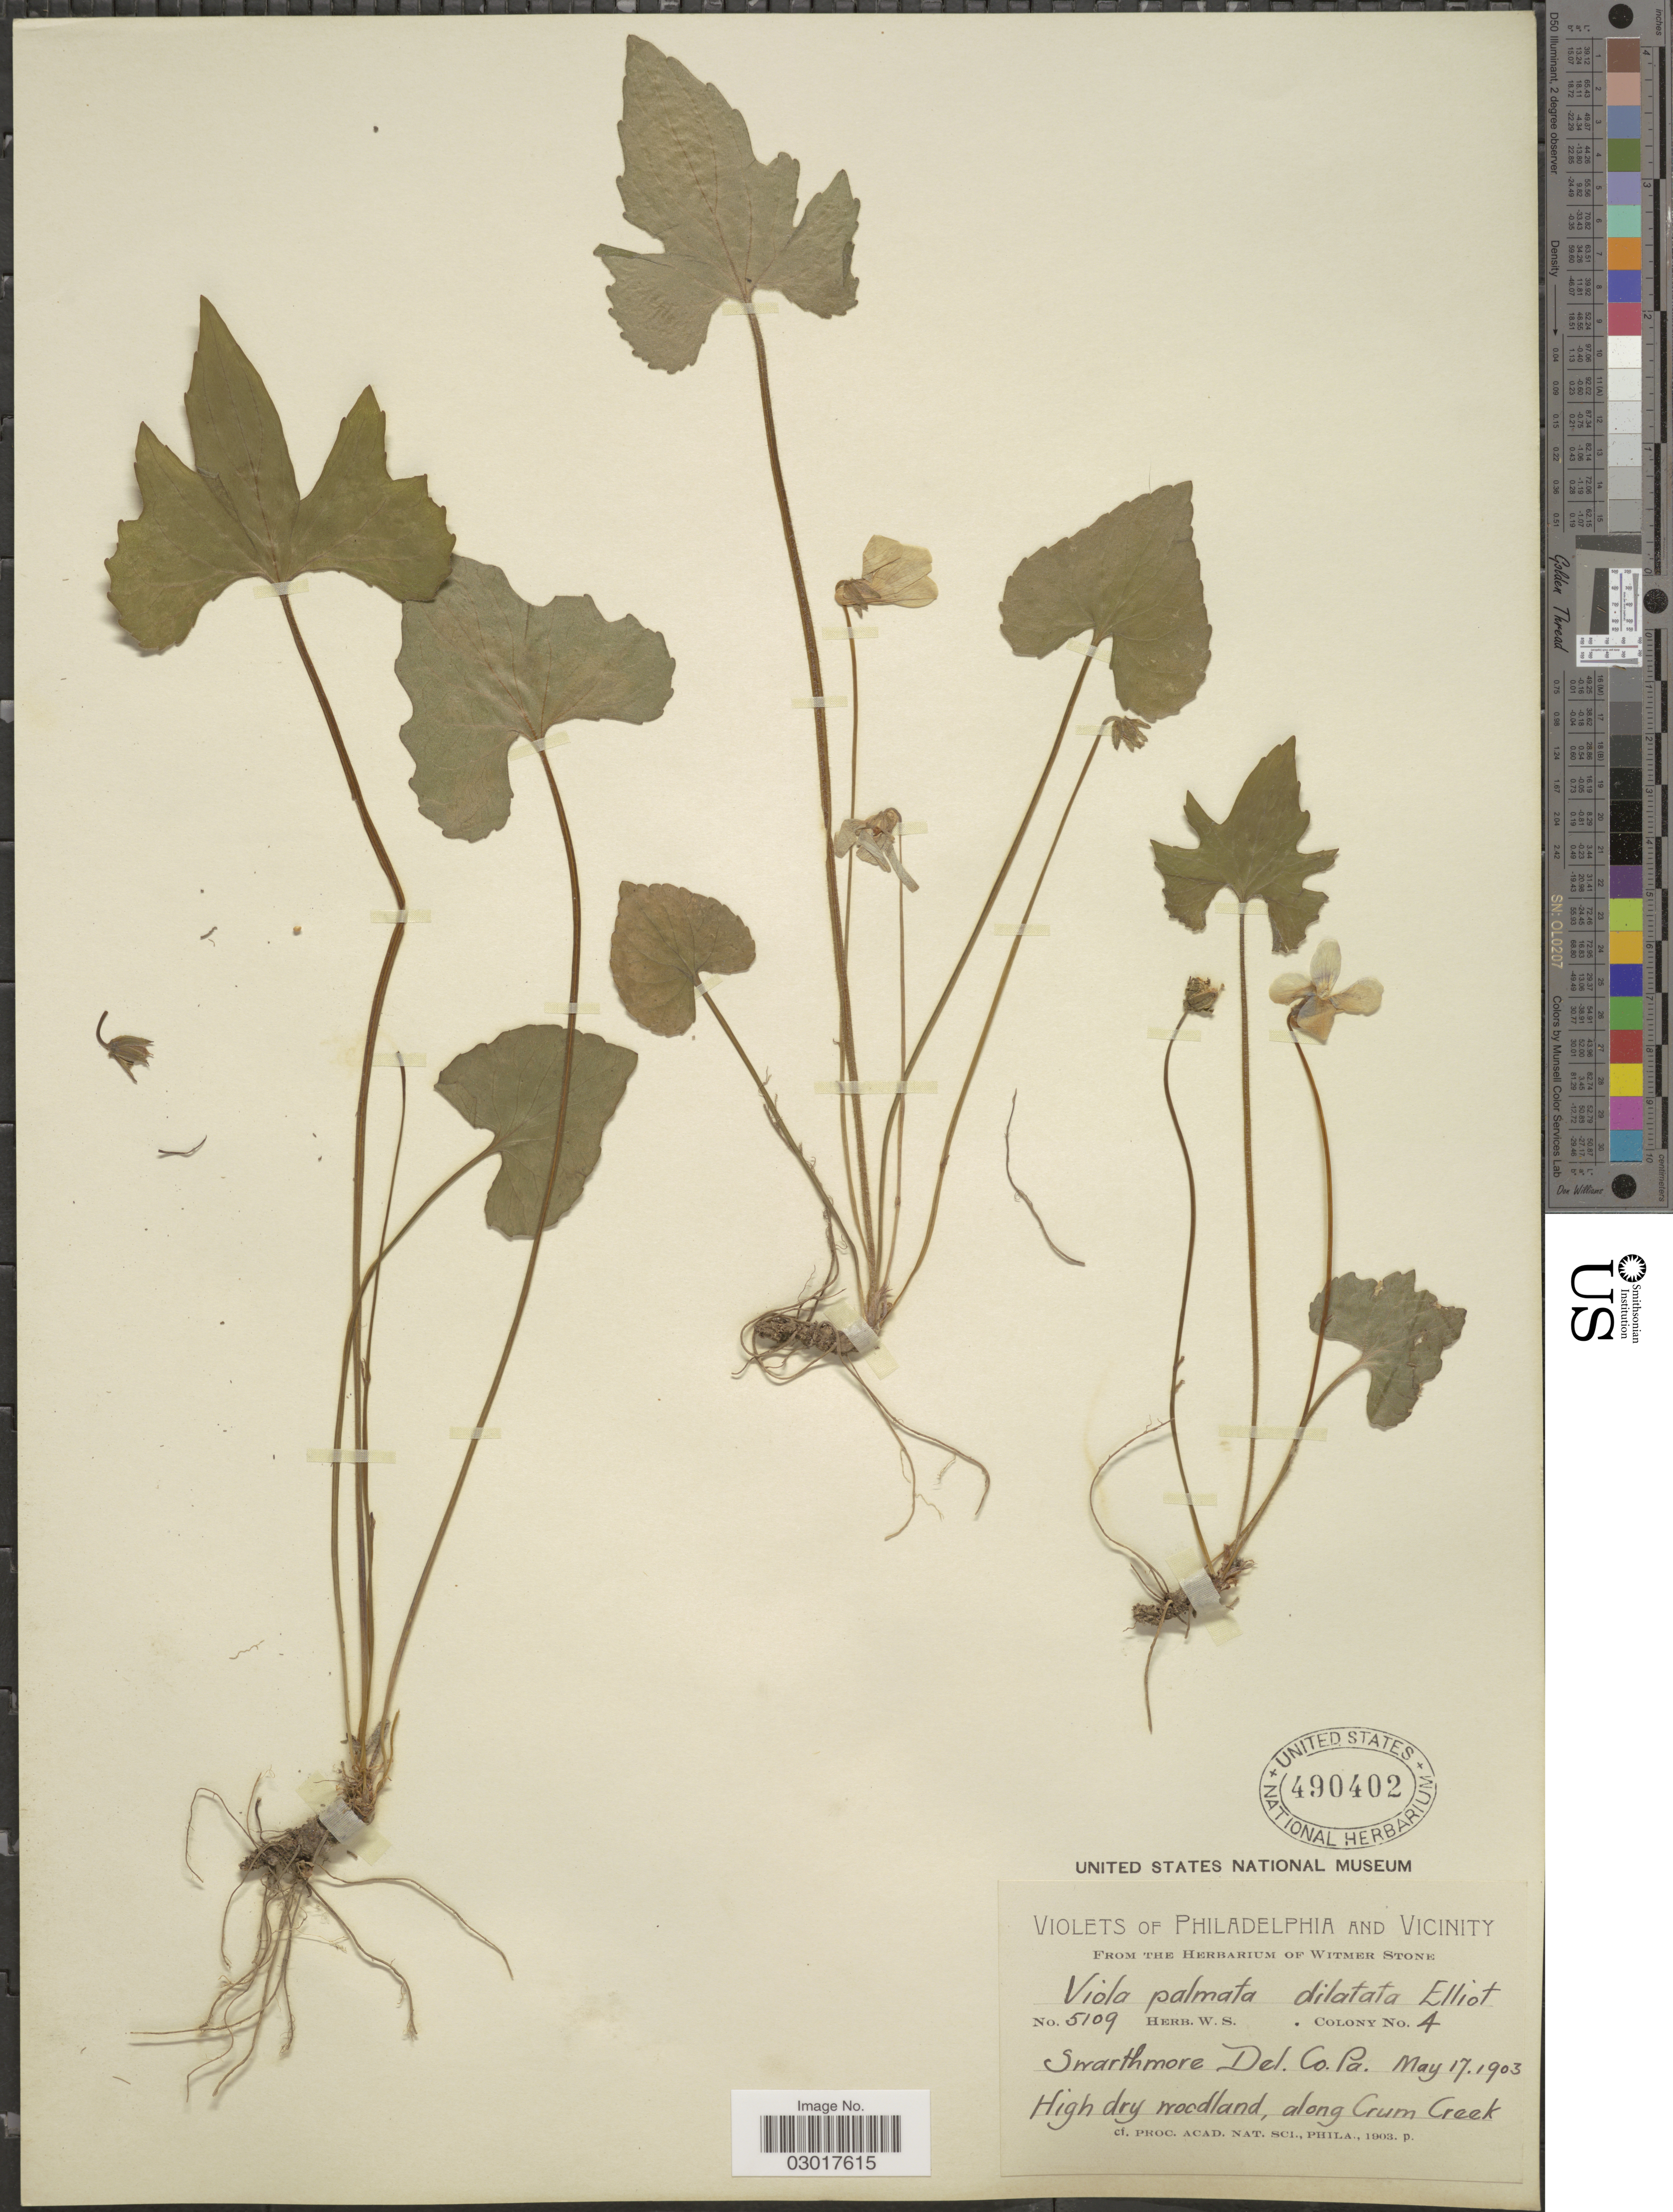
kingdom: Plantae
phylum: Tracheophyta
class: Magnoliopsida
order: Malpighiales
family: Violaceae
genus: Viola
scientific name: Viola triloba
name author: Schwein.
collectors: Ex herb Witmer Stone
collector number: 5109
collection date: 1903-05-17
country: United States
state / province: Pennsylvania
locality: Philadelphia and vicinity. Swarthmore, Del Co. High dry woodland, along Crum Creek.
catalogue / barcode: US 490402